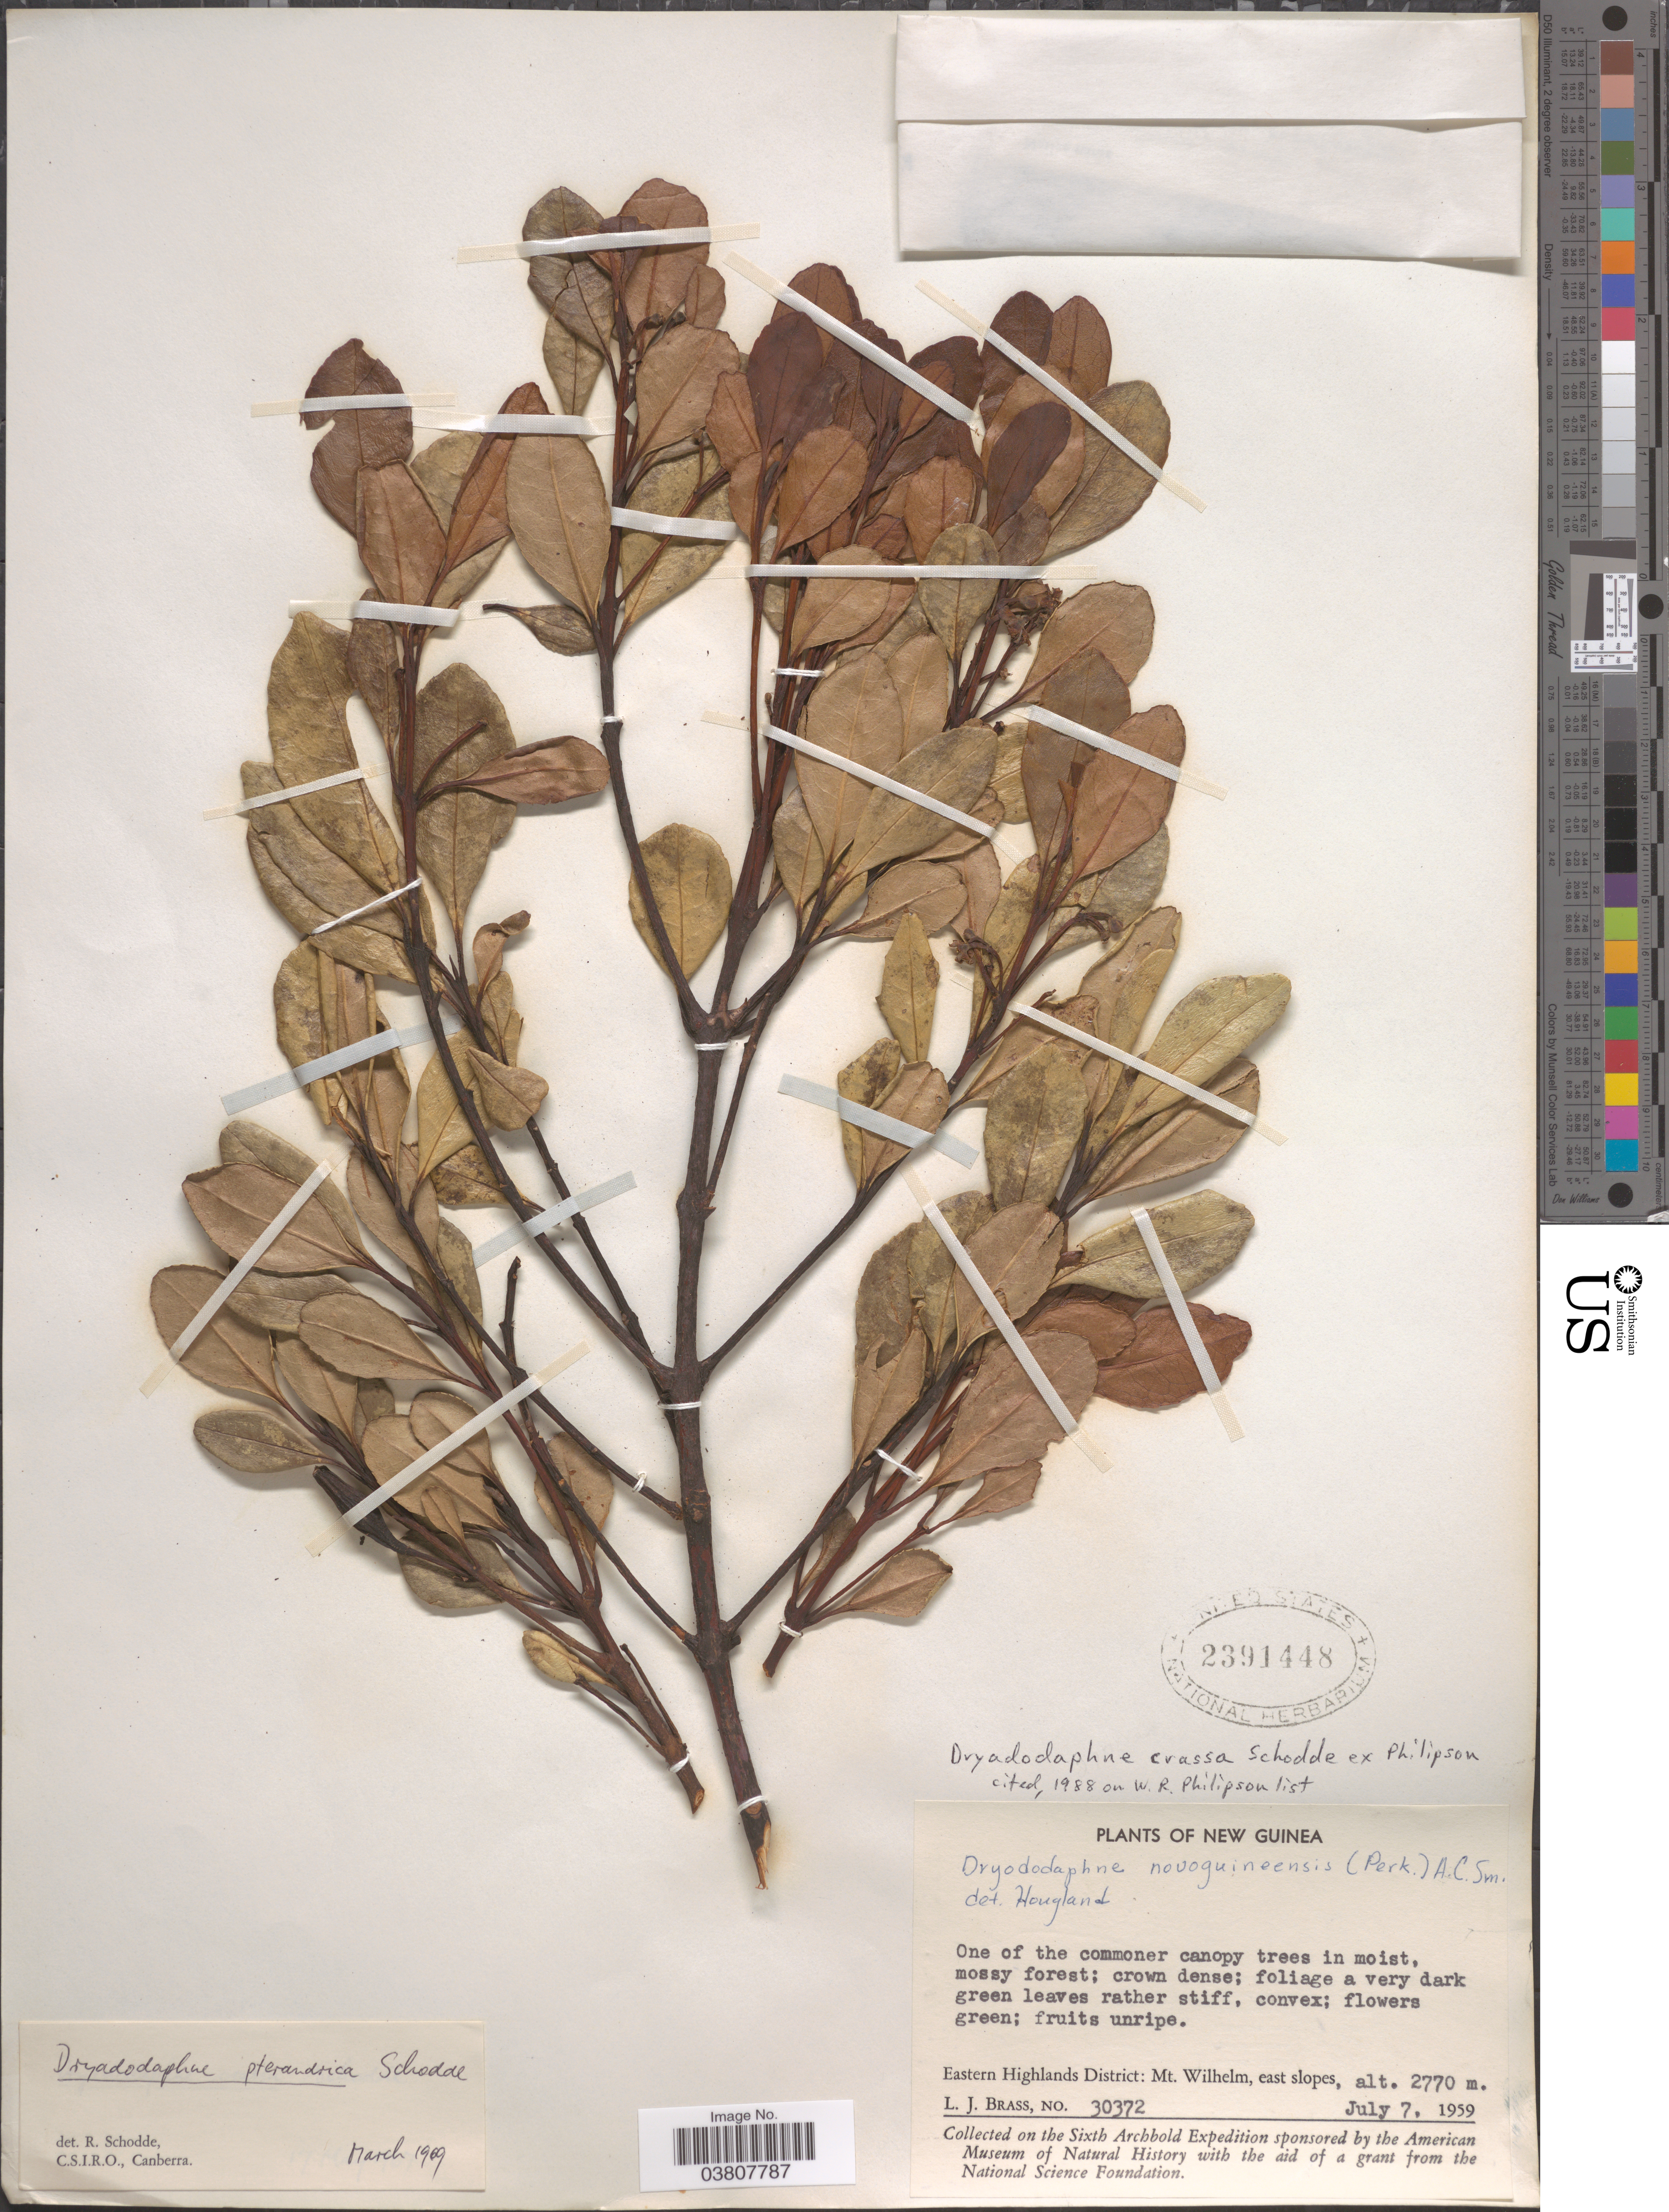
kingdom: Plantae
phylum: Tracheophyta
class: Magnoliopsida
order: Laurales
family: Atherospermataceae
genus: Dryadodaphne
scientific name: Dryadodaphne crassa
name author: Schodde ex Philipson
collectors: L. J. Brass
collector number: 30372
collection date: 1959-07-07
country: Papua New Guinea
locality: New Guinea. Eastern Highlands District: Mt. Wilhelm, east slopes.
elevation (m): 2770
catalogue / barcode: US 2391448